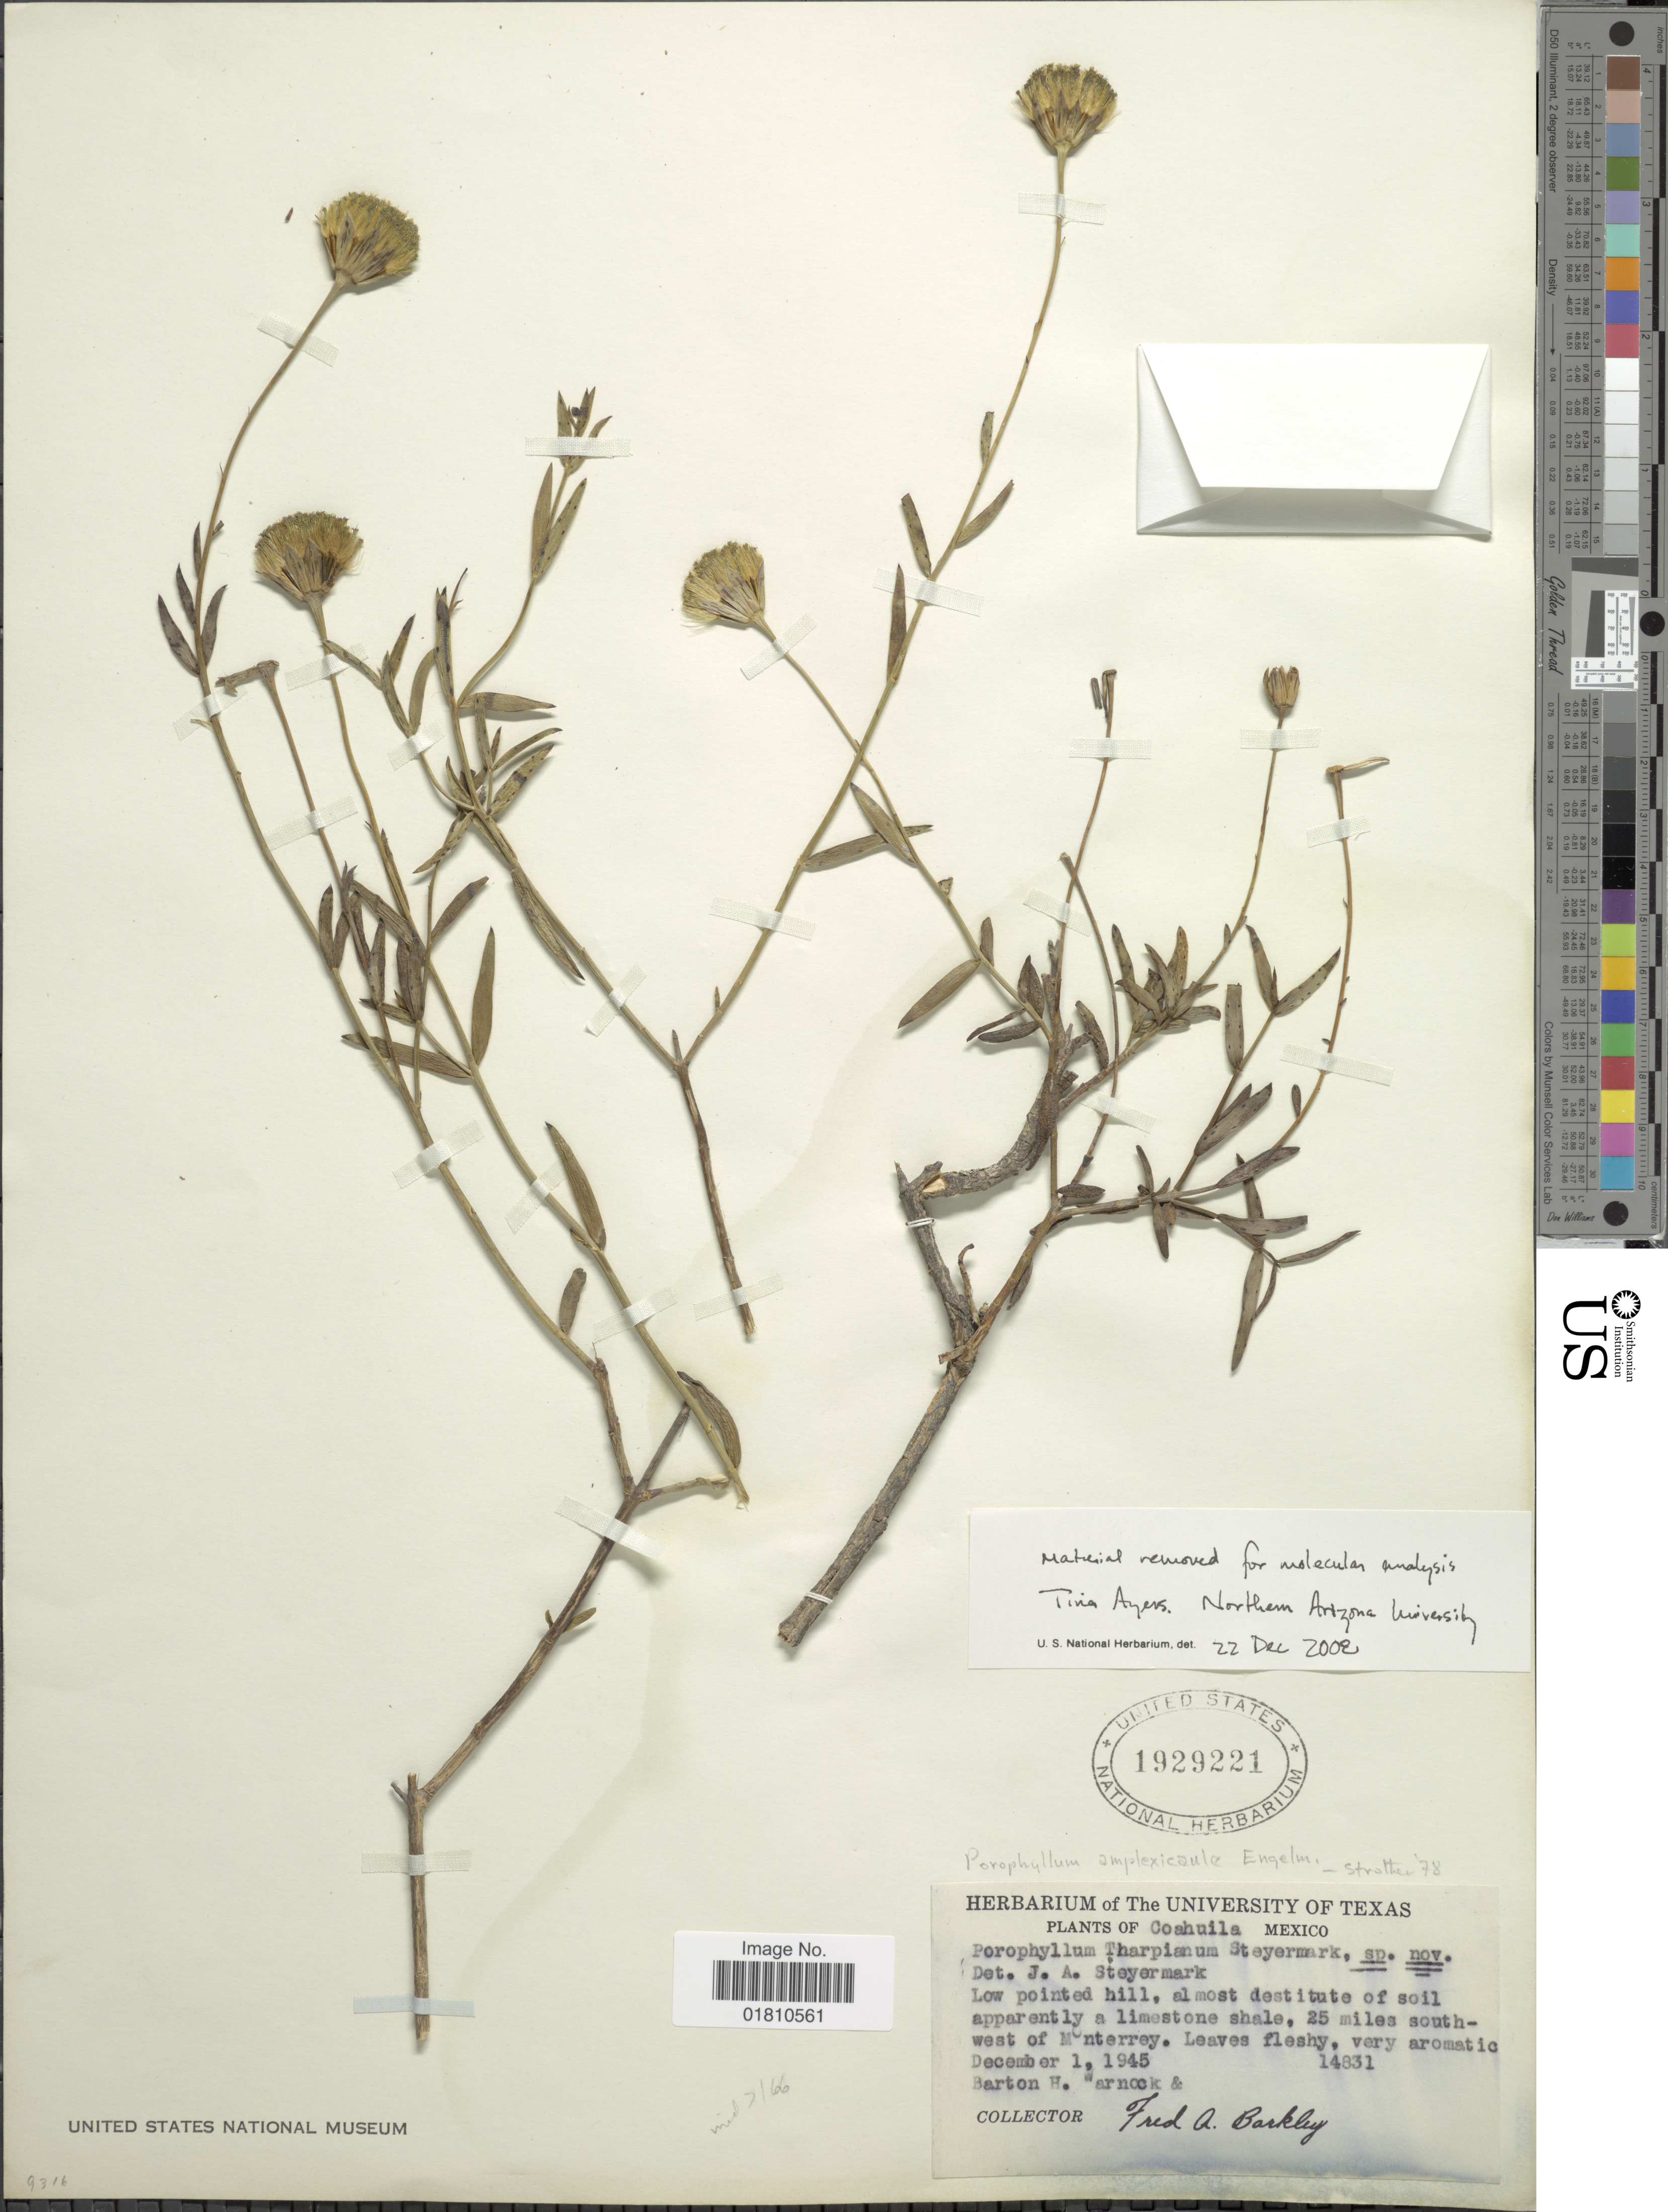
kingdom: Plantae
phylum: Tracheophyta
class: Magnoliopsida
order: Asterales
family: Asteraceae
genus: Porophyllum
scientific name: Porophyllum amplexicaule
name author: Engelm. ex A. Gray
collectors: B. H. Warnock & F. A. Barkley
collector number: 14831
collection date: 1945-12-01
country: Mexico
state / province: Coahuila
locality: Low pointed hill, almost destitute of soil apparently a limestone shale, 25 miles southwest of Monterrey.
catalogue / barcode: US 1929221